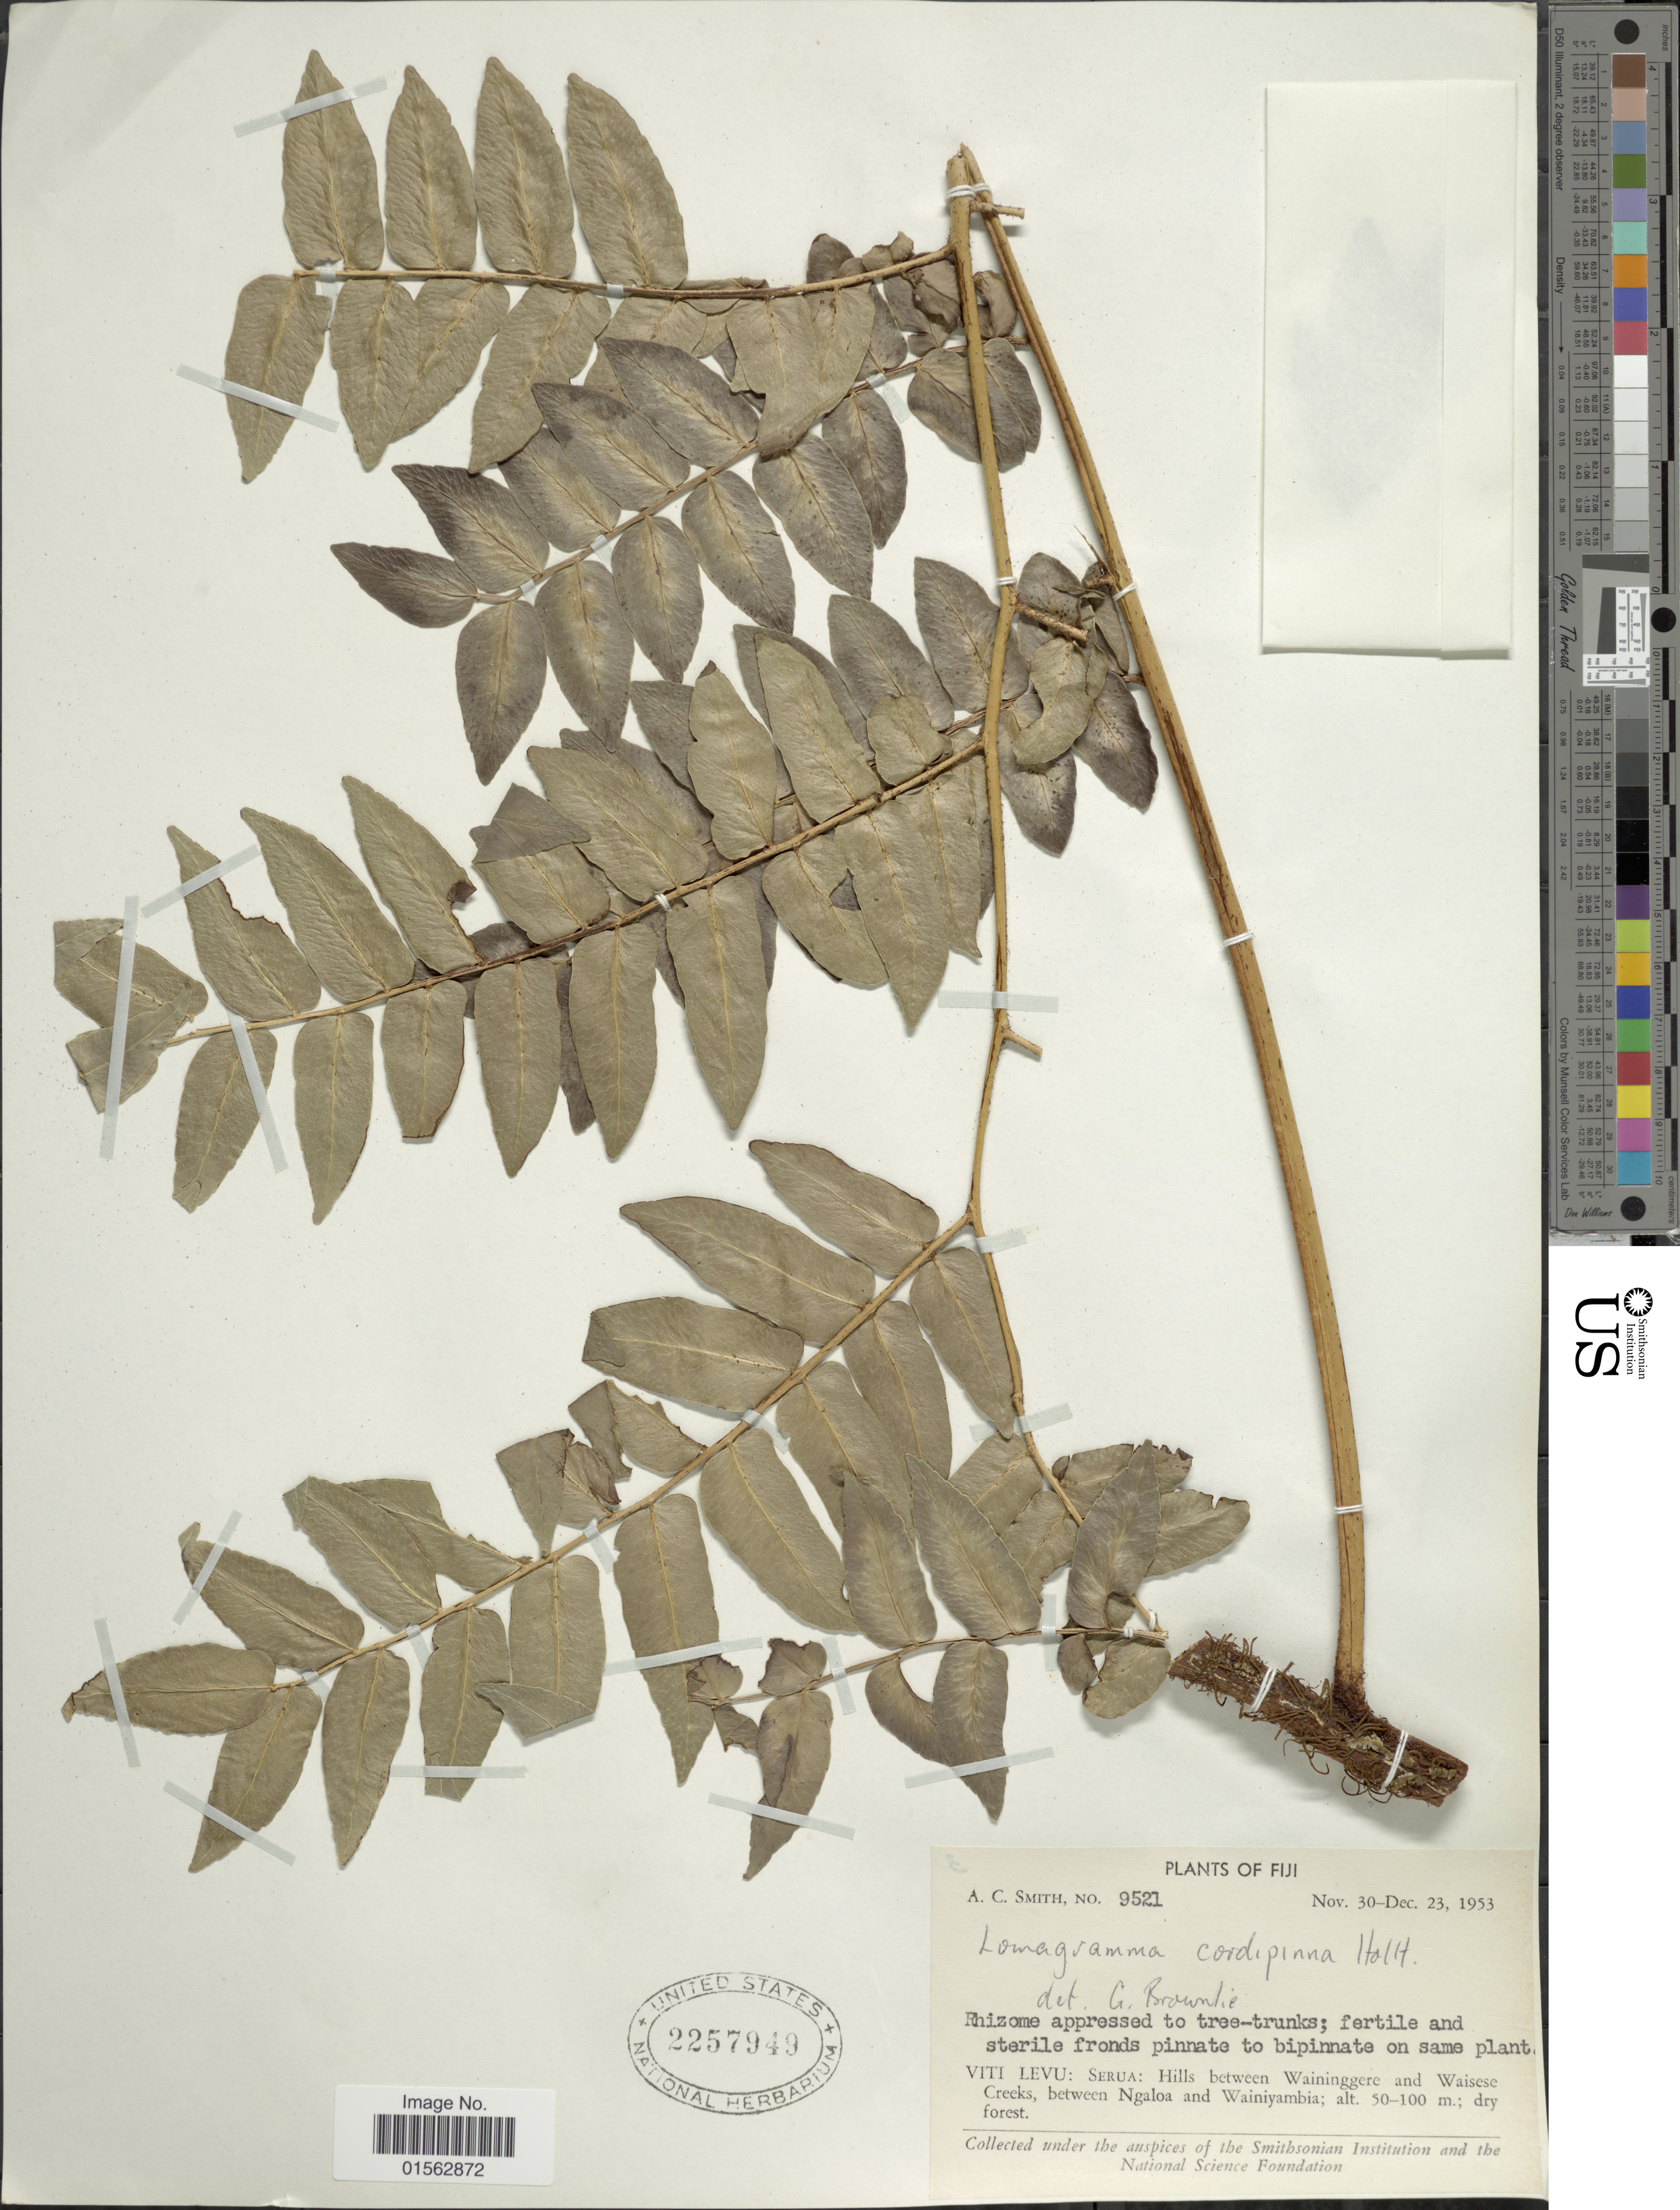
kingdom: Plantae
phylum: Tracheophyta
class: Polypodiopsida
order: Polypodiales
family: Dryopteridaceae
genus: Lomagramma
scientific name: Lomagramma cordipinna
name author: Holttum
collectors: A. C. Smith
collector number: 9521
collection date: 1953-11-30/1953-12-23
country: Fiji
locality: Fiji, Viti Levu: Serua: Hills between Waninggere and Waisese Creeks, between Ngaloa and Wainiyambia; dry forest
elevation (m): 50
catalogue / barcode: US 2257949